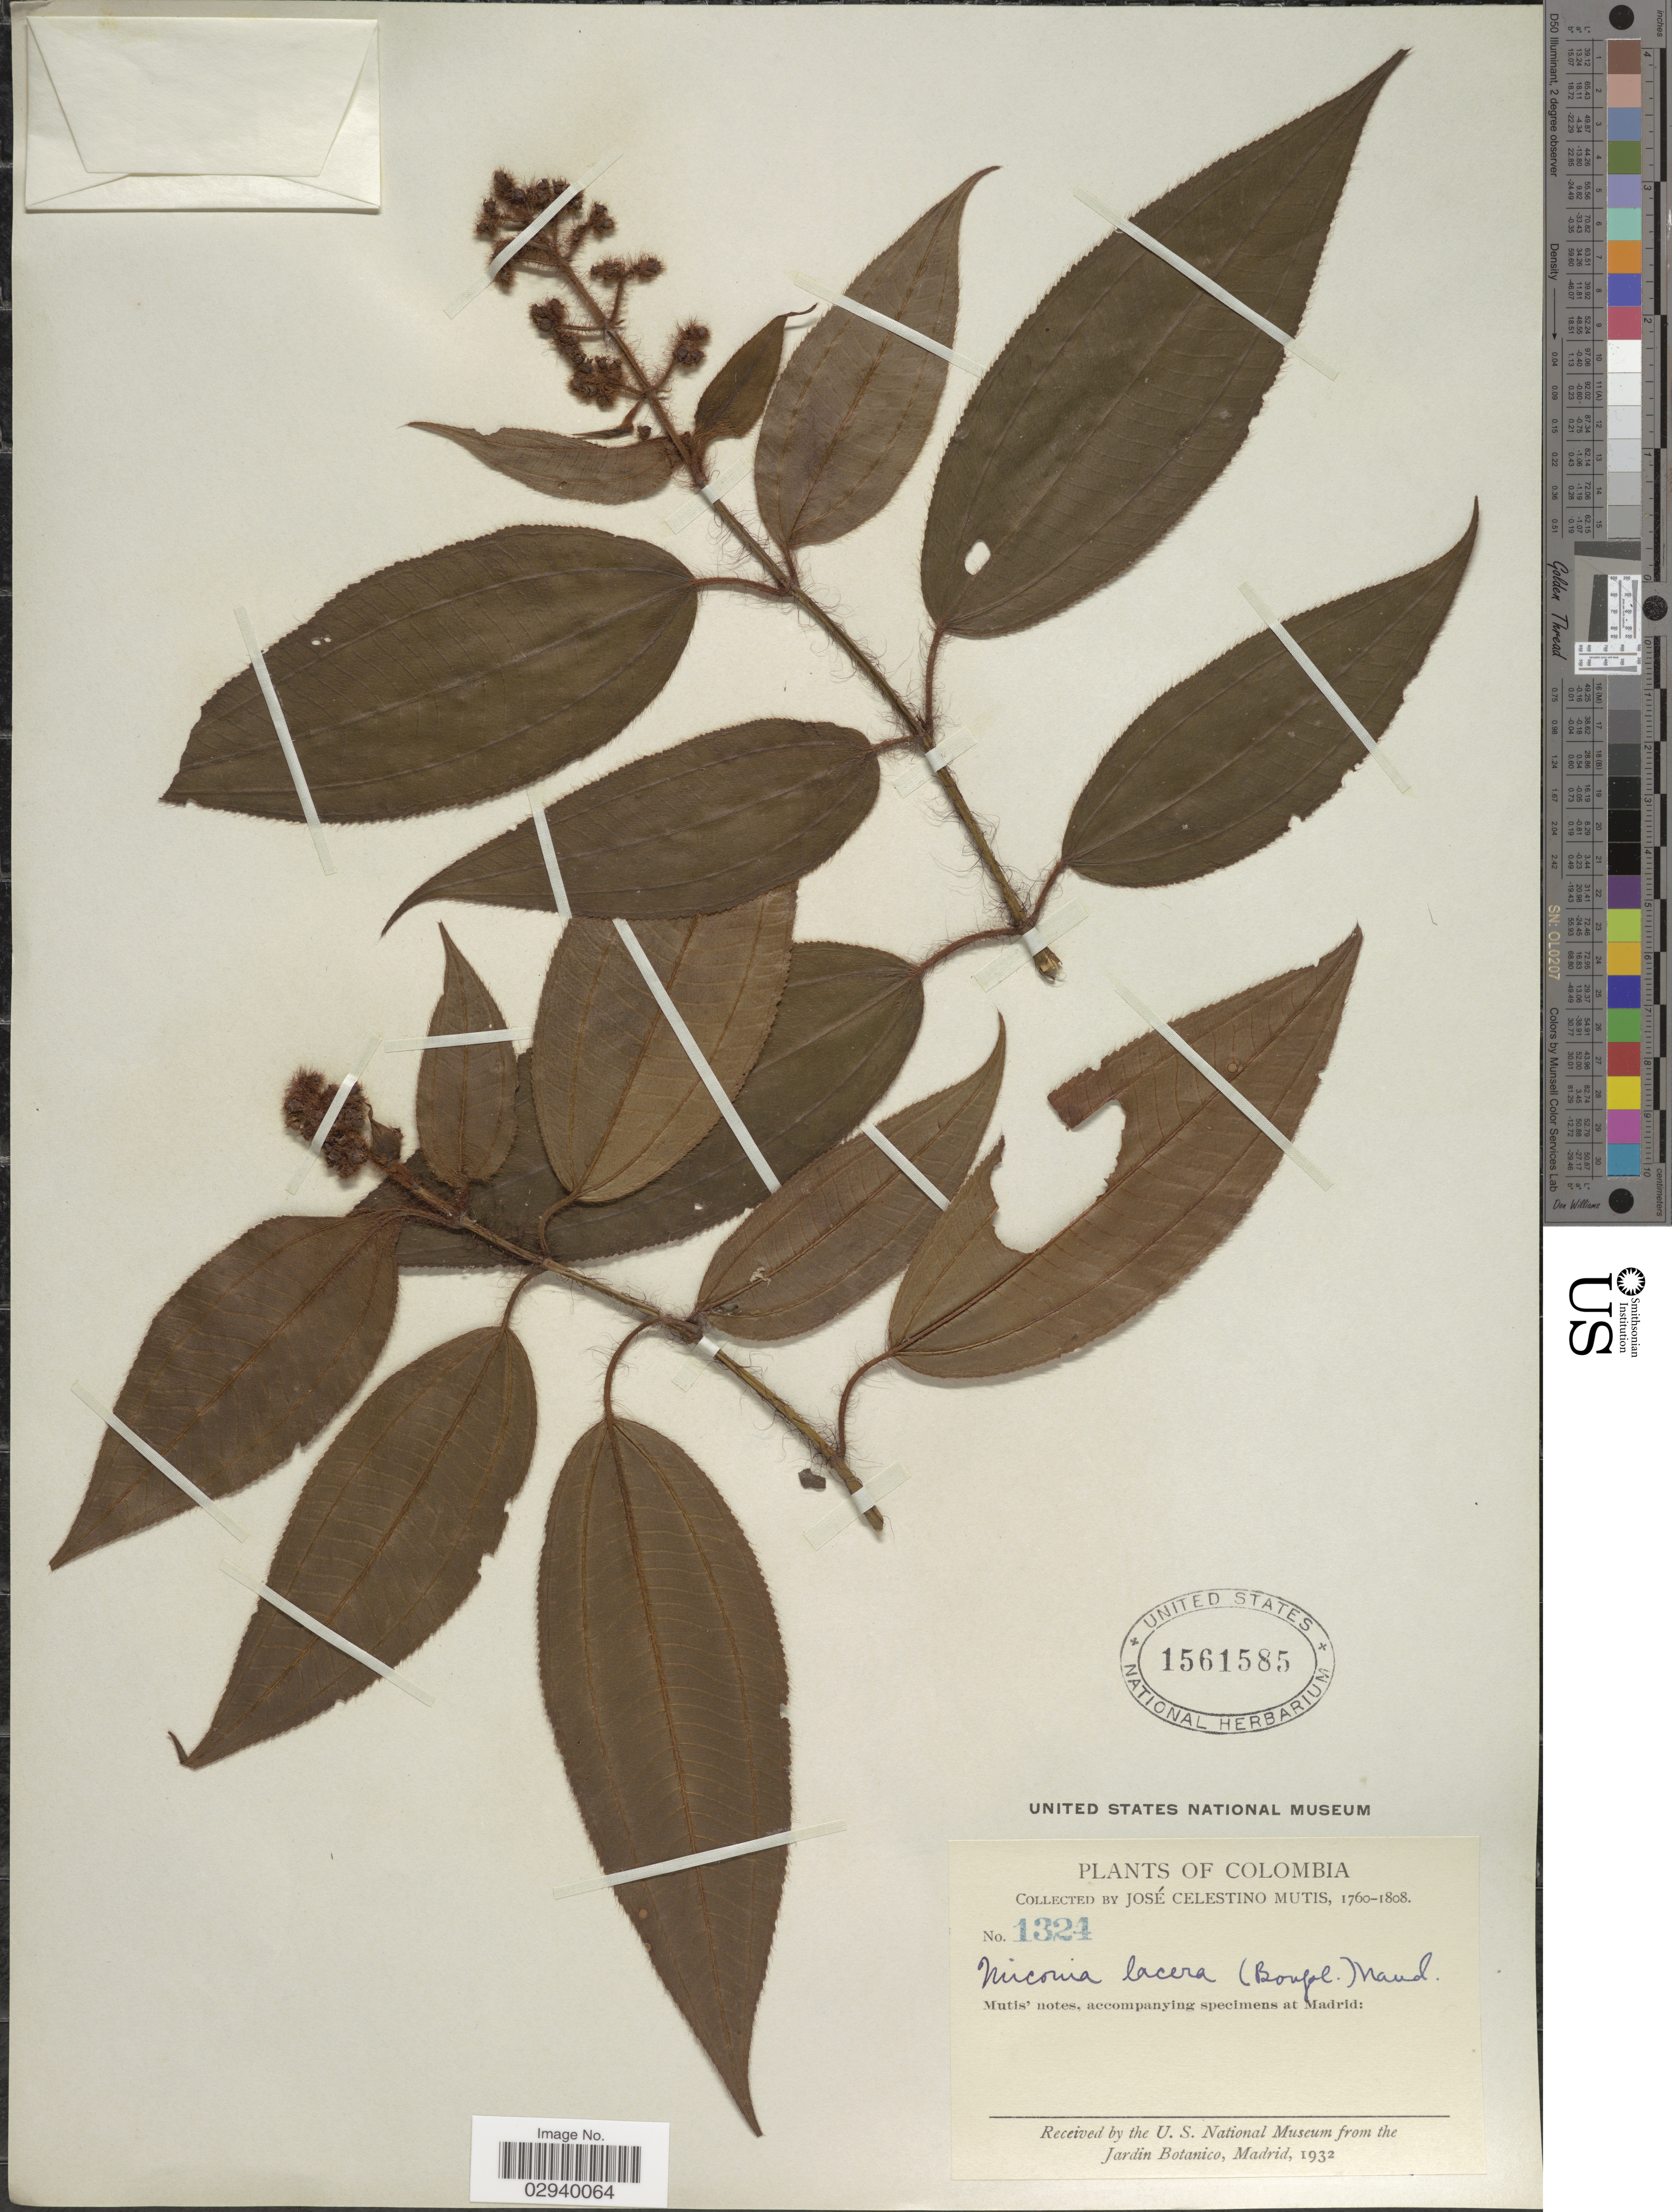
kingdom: Plantae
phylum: Tracheophyta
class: Magnoliopsida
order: Myrtales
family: Melastomataceae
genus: Miconia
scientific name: Miconia lacera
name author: (Bonpl.) Naudin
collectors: J. C. B. Mutis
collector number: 1324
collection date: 1760/1808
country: Colombia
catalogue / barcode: US 1561585